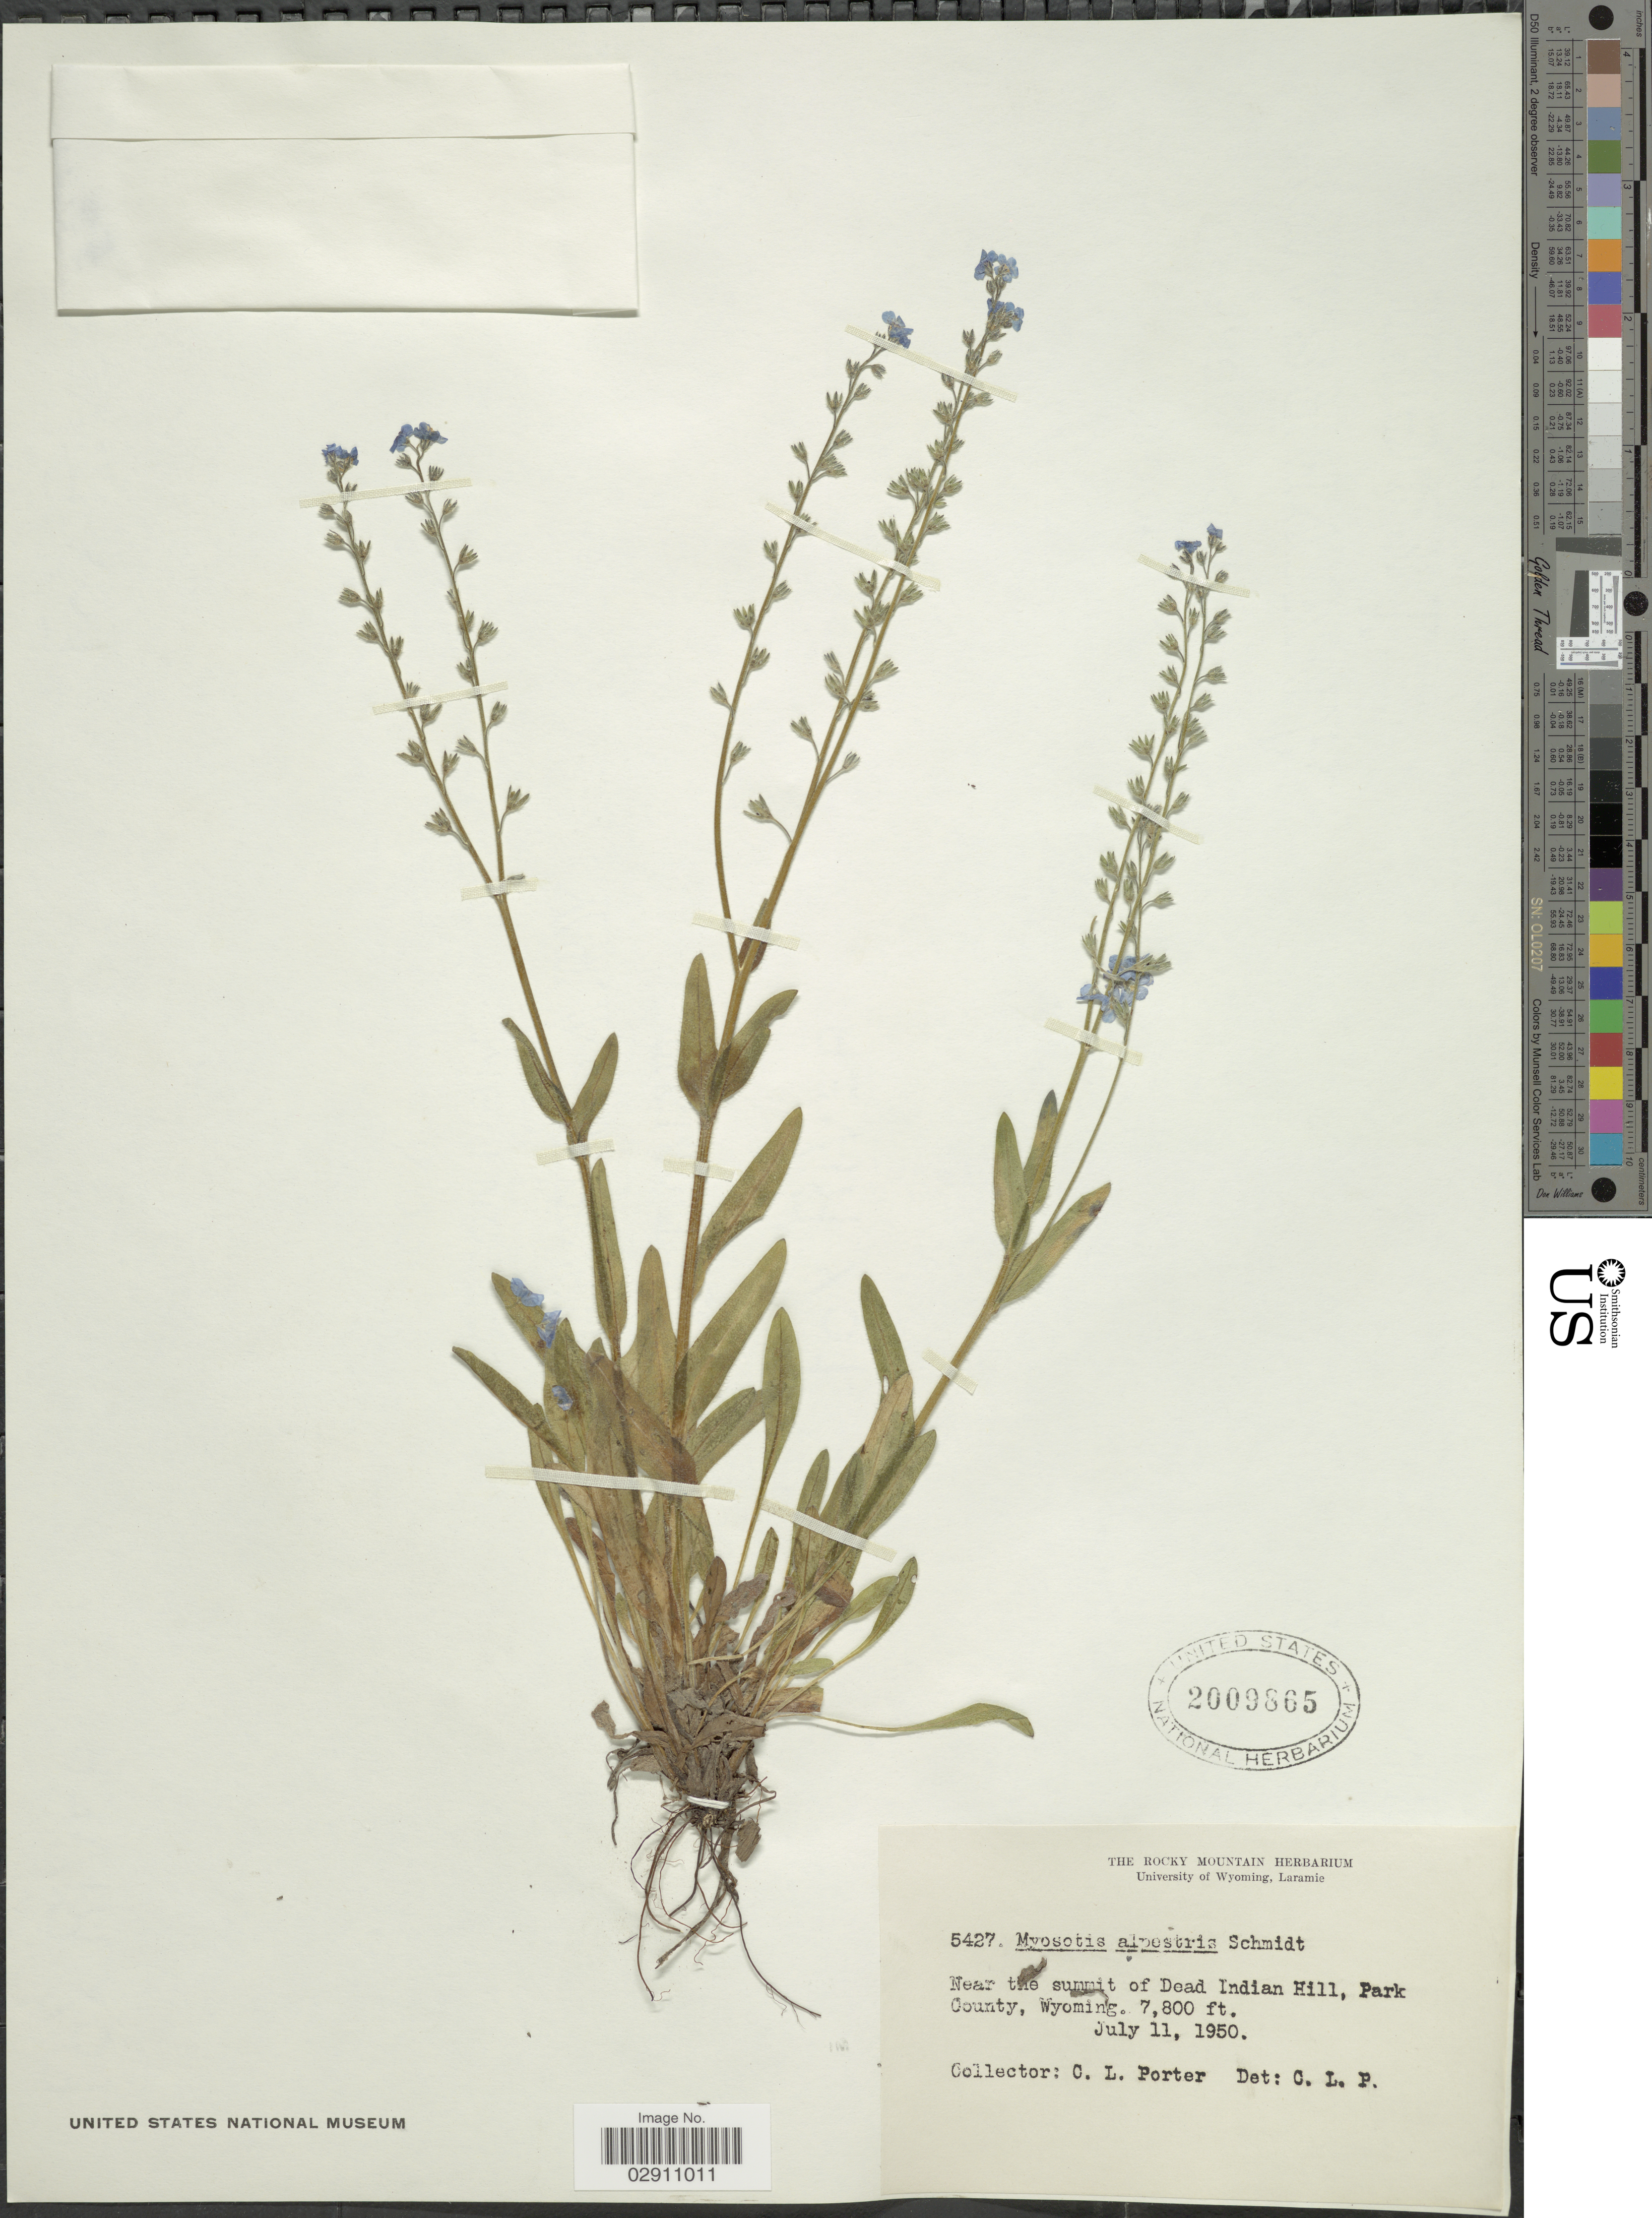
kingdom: Plantae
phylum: Tracheophyta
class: Magnoliopsida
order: Boraginales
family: Boraginaceae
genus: Myosotis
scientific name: Myosotis alpestris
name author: F.W. Schmidt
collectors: C. L. Porter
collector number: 5427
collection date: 1950-07-11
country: United States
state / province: Wyoming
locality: Near the summit of Dead Indian Hill, Park County, Wyoming.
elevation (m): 2377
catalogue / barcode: US 2009865